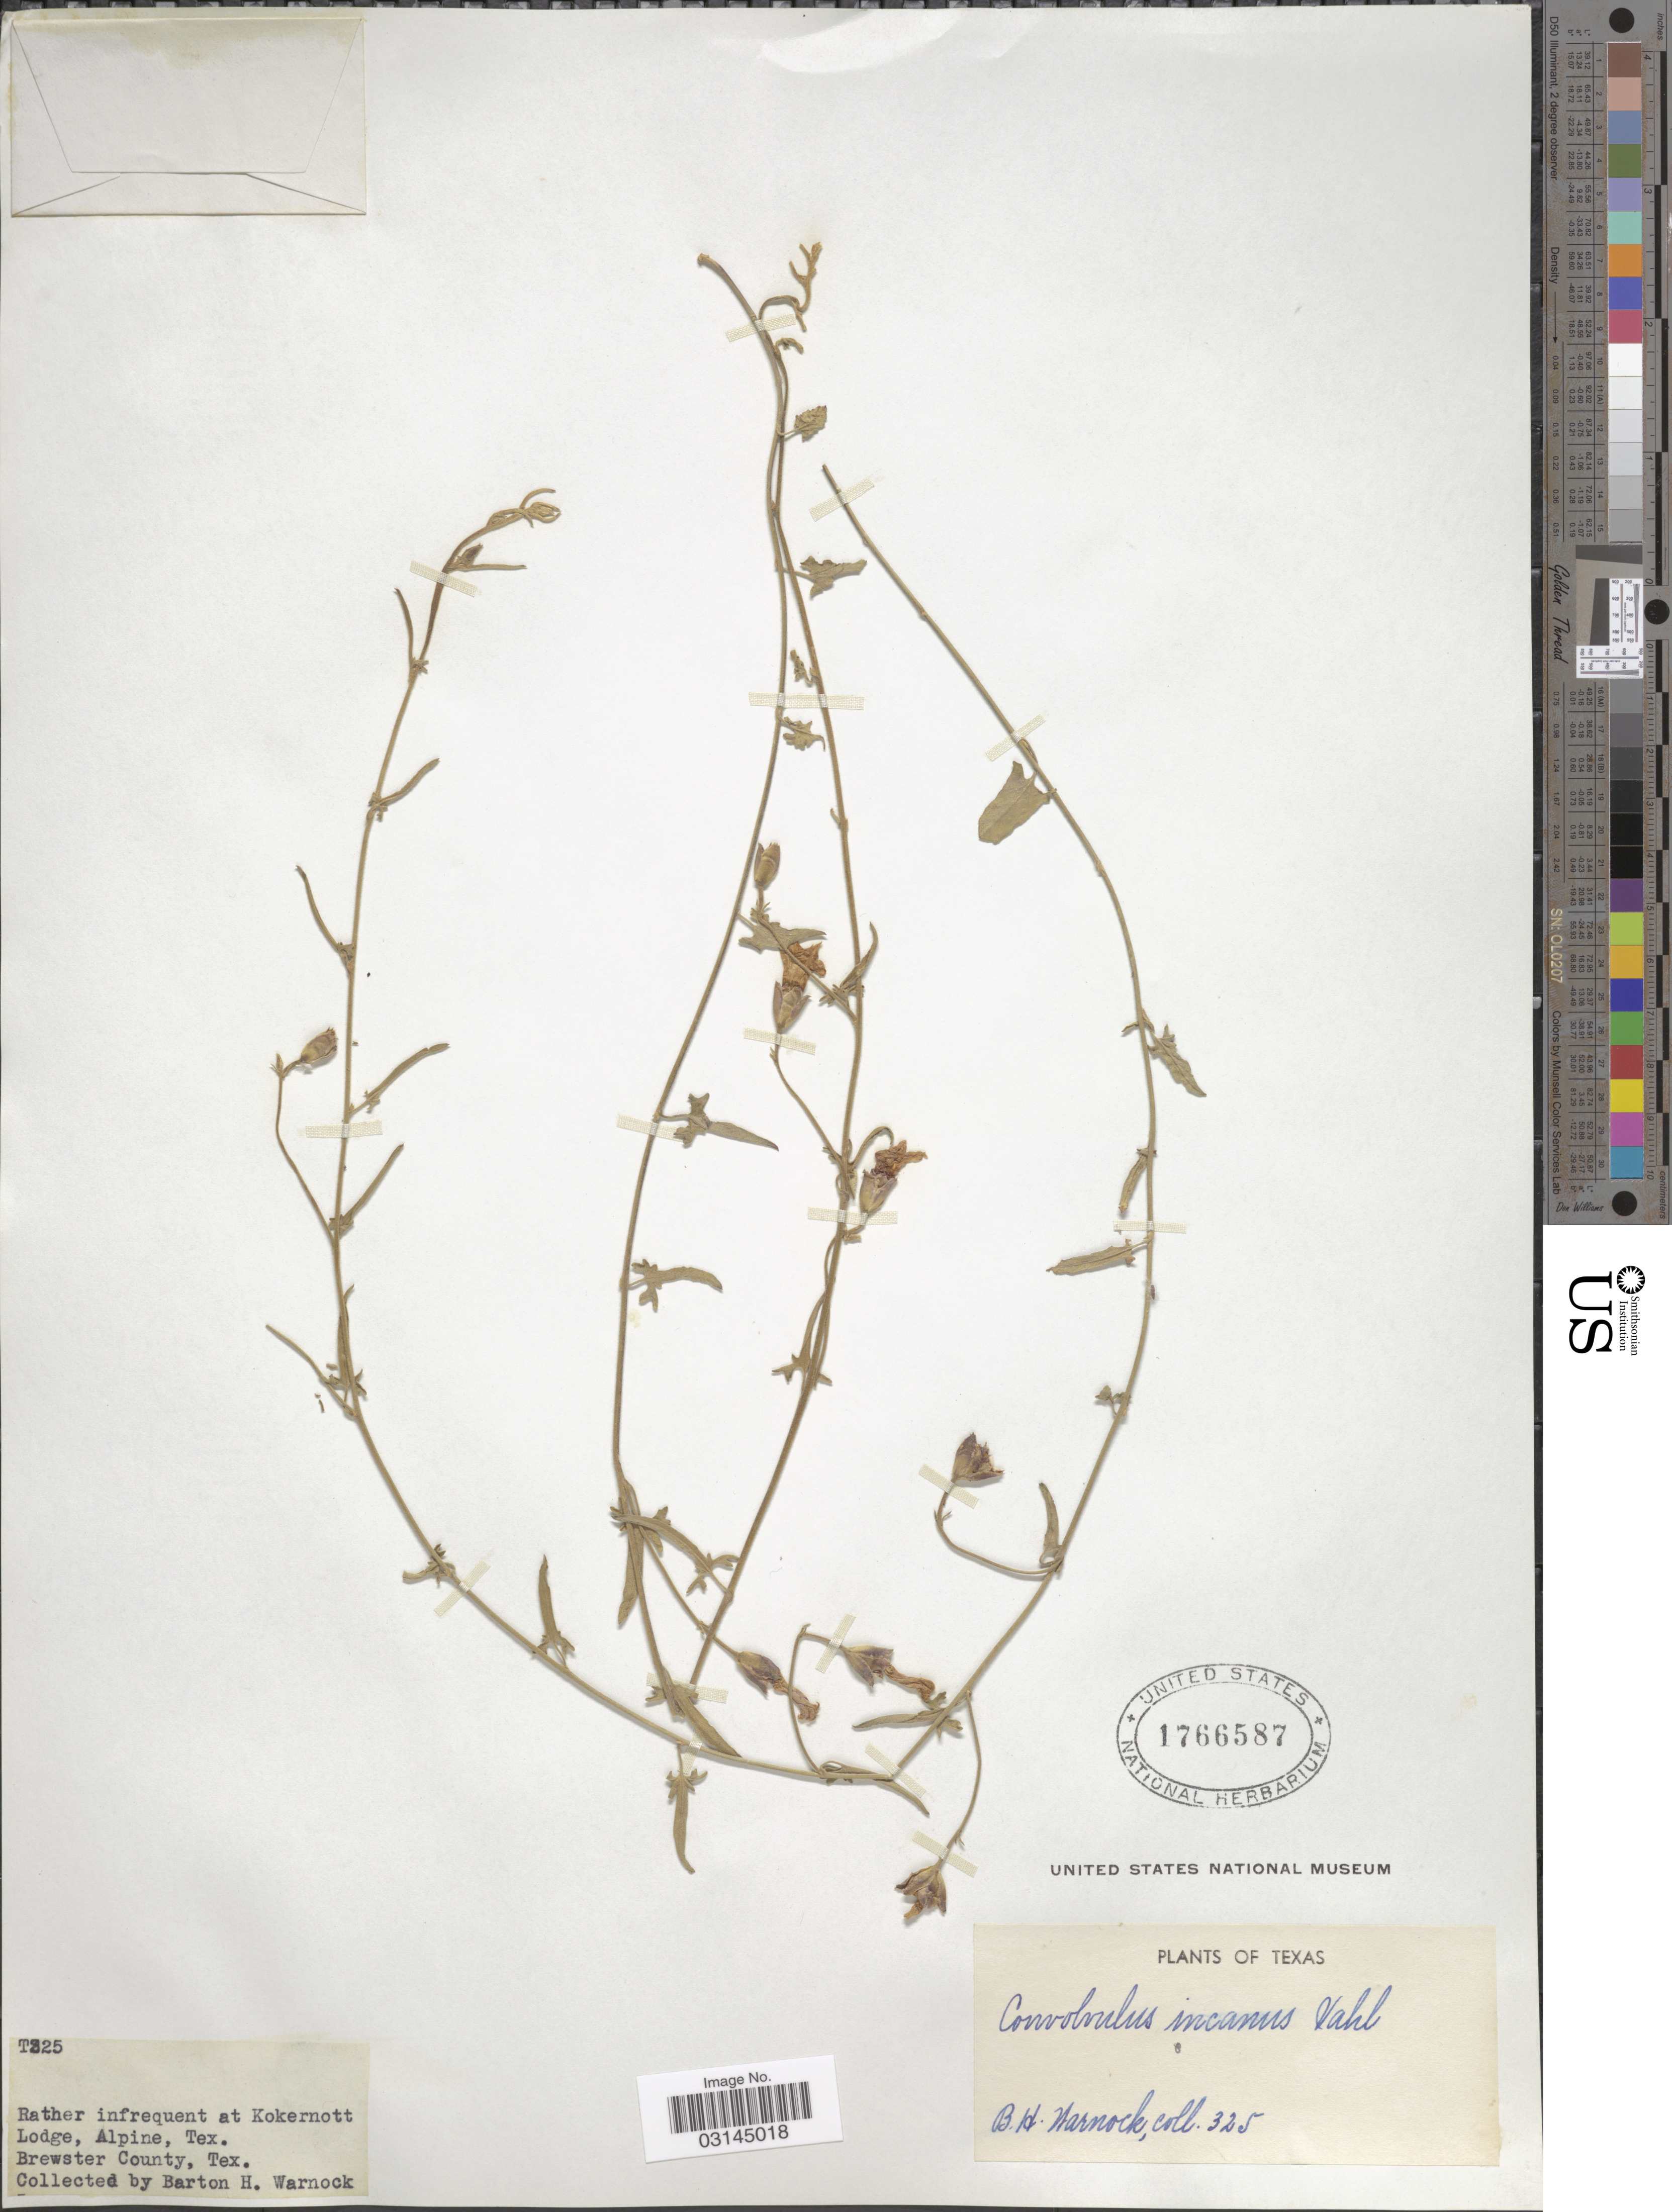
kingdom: Plantae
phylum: Tracheophyta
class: Magnoliopsida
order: Solanales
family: Convolvulaceae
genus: Convolvulus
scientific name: Convolvulus incanus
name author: Vahl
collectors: B. H. Warnock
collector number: T325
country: United States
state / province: Texas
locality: At Kokernott Lodge, Alpine, Tex. Brewster County.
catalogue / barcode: US 1766587